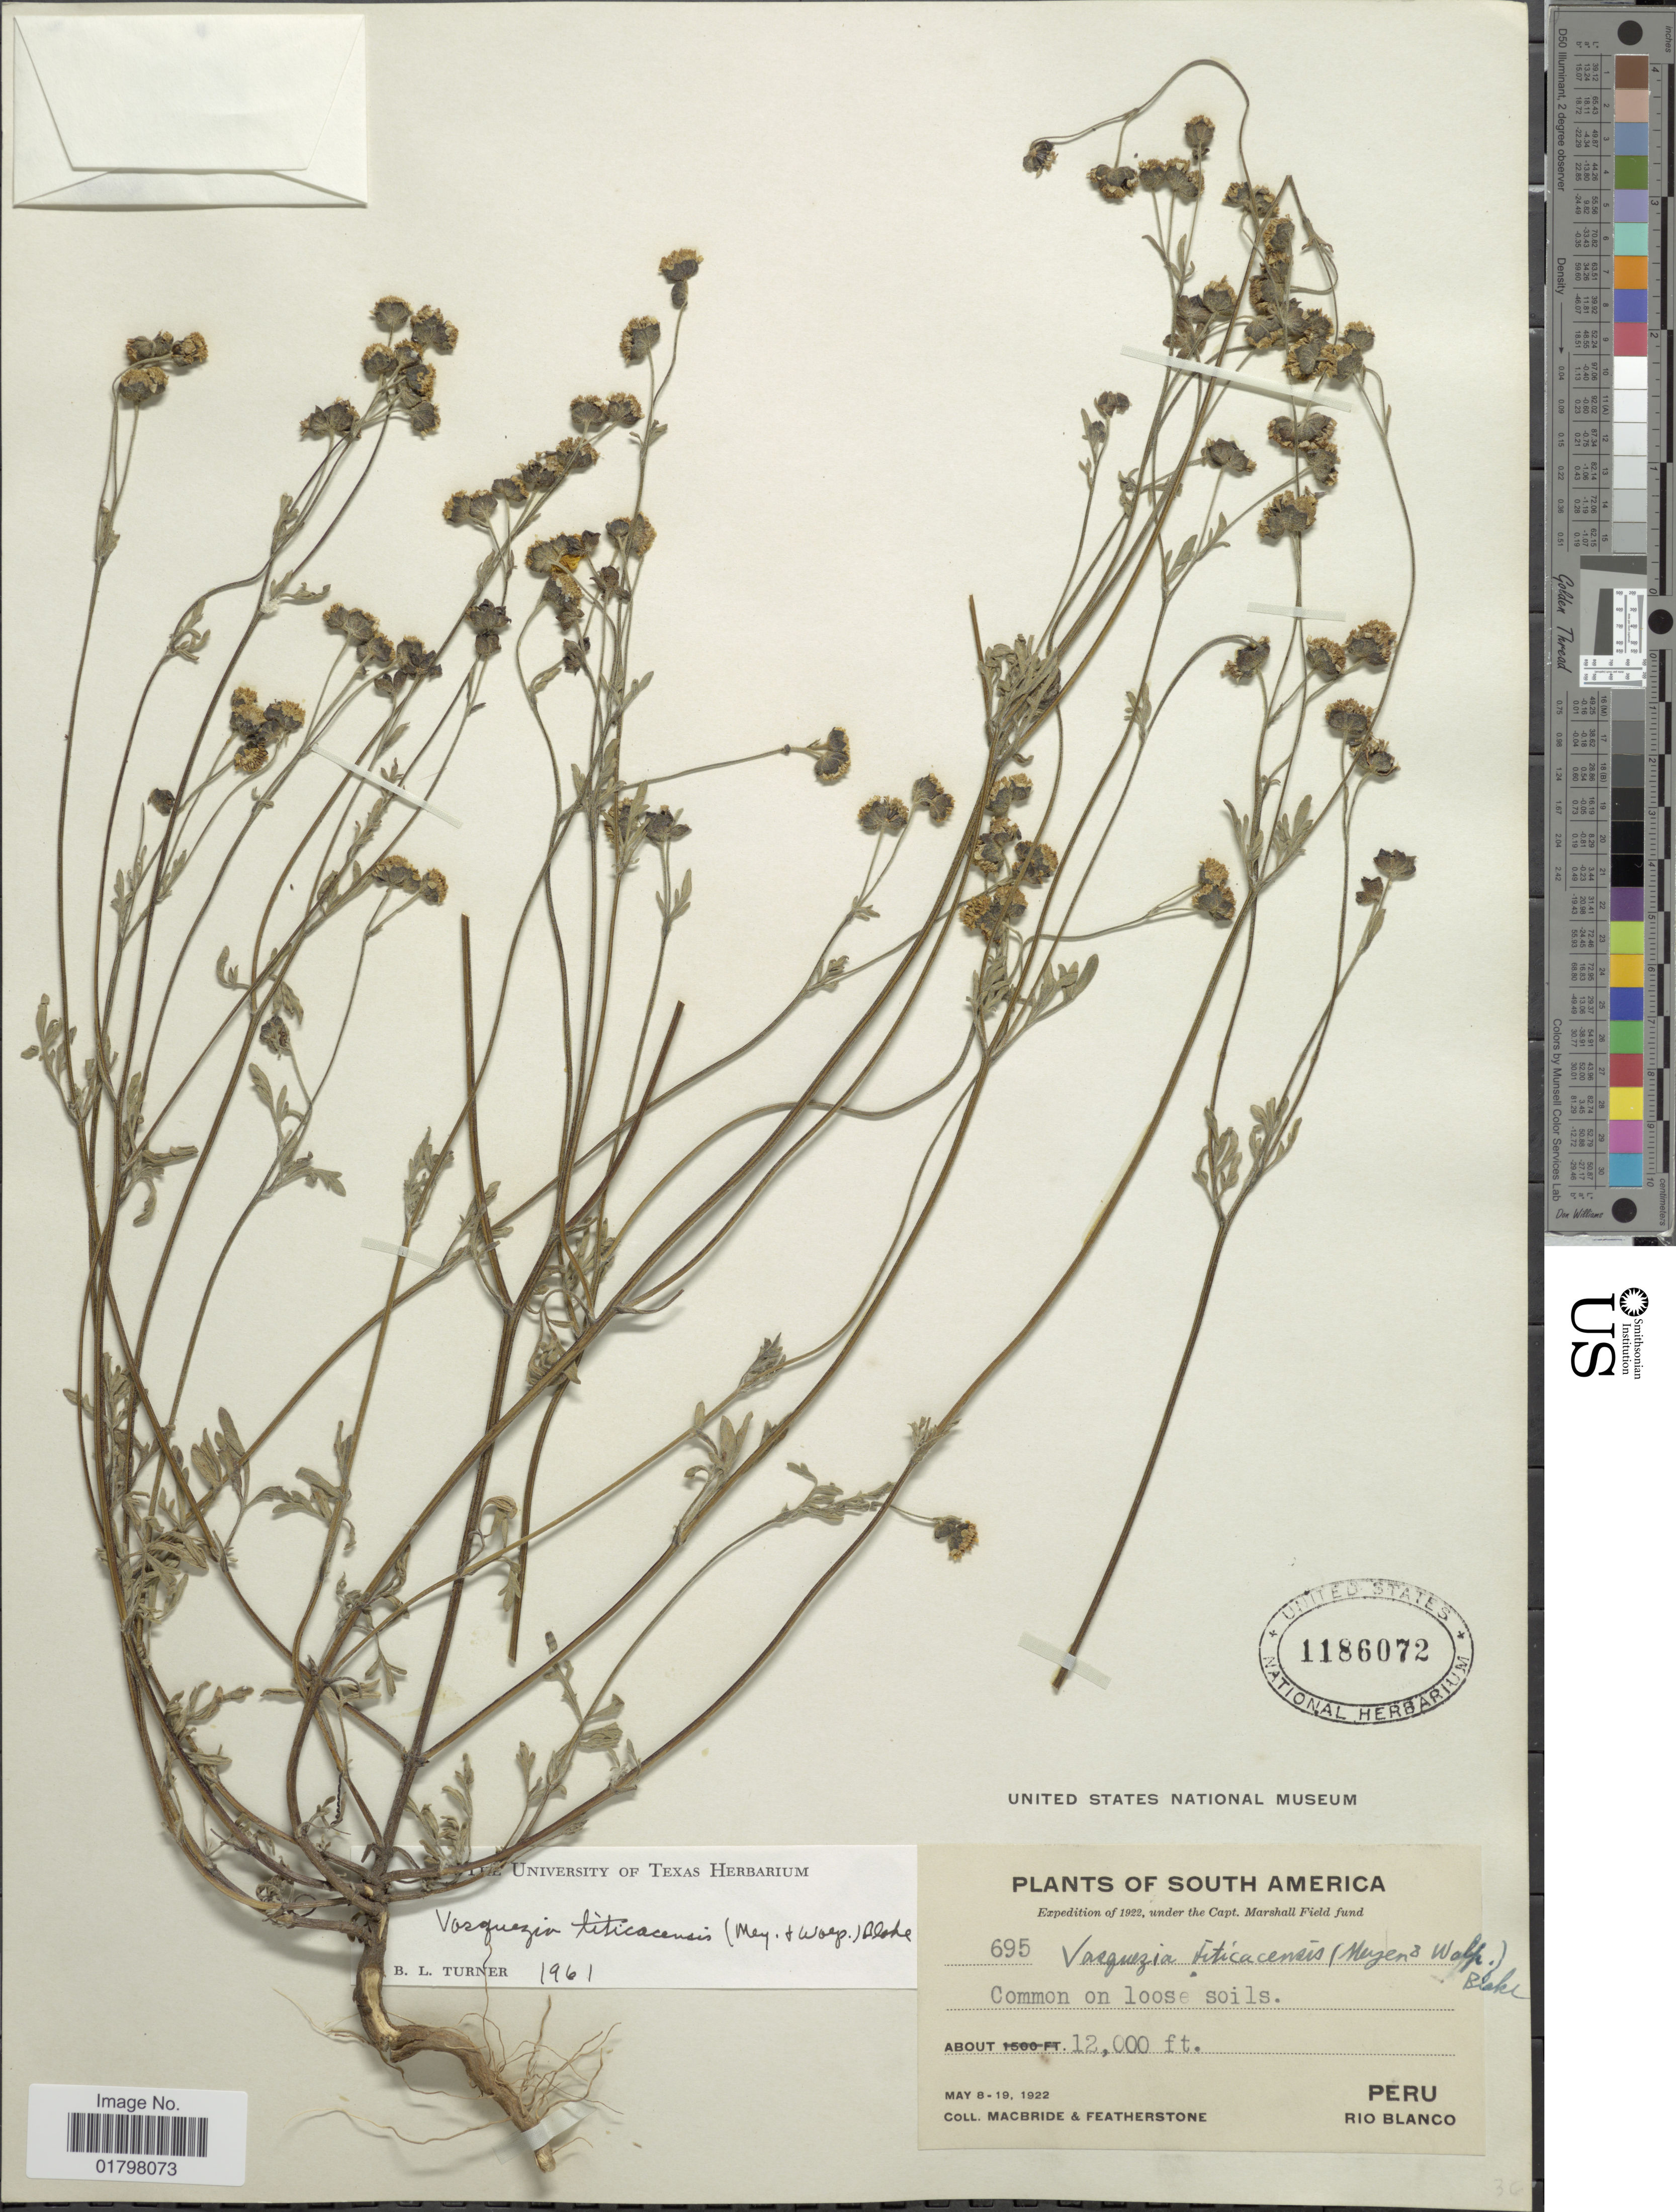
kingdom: Plantae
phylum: Tracheophyta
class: Magnoliopsida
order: Asterales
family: Asteraceae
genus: Vasquesia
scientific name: Vasquesia titicacensis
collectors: Macbride, -- & -. Featherstone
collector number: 695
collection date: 1922-05-08/1922-05-19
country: Peru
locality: Common on loose soils. Peru, Rio Blanco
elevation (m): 3658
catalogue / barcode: US 1186072